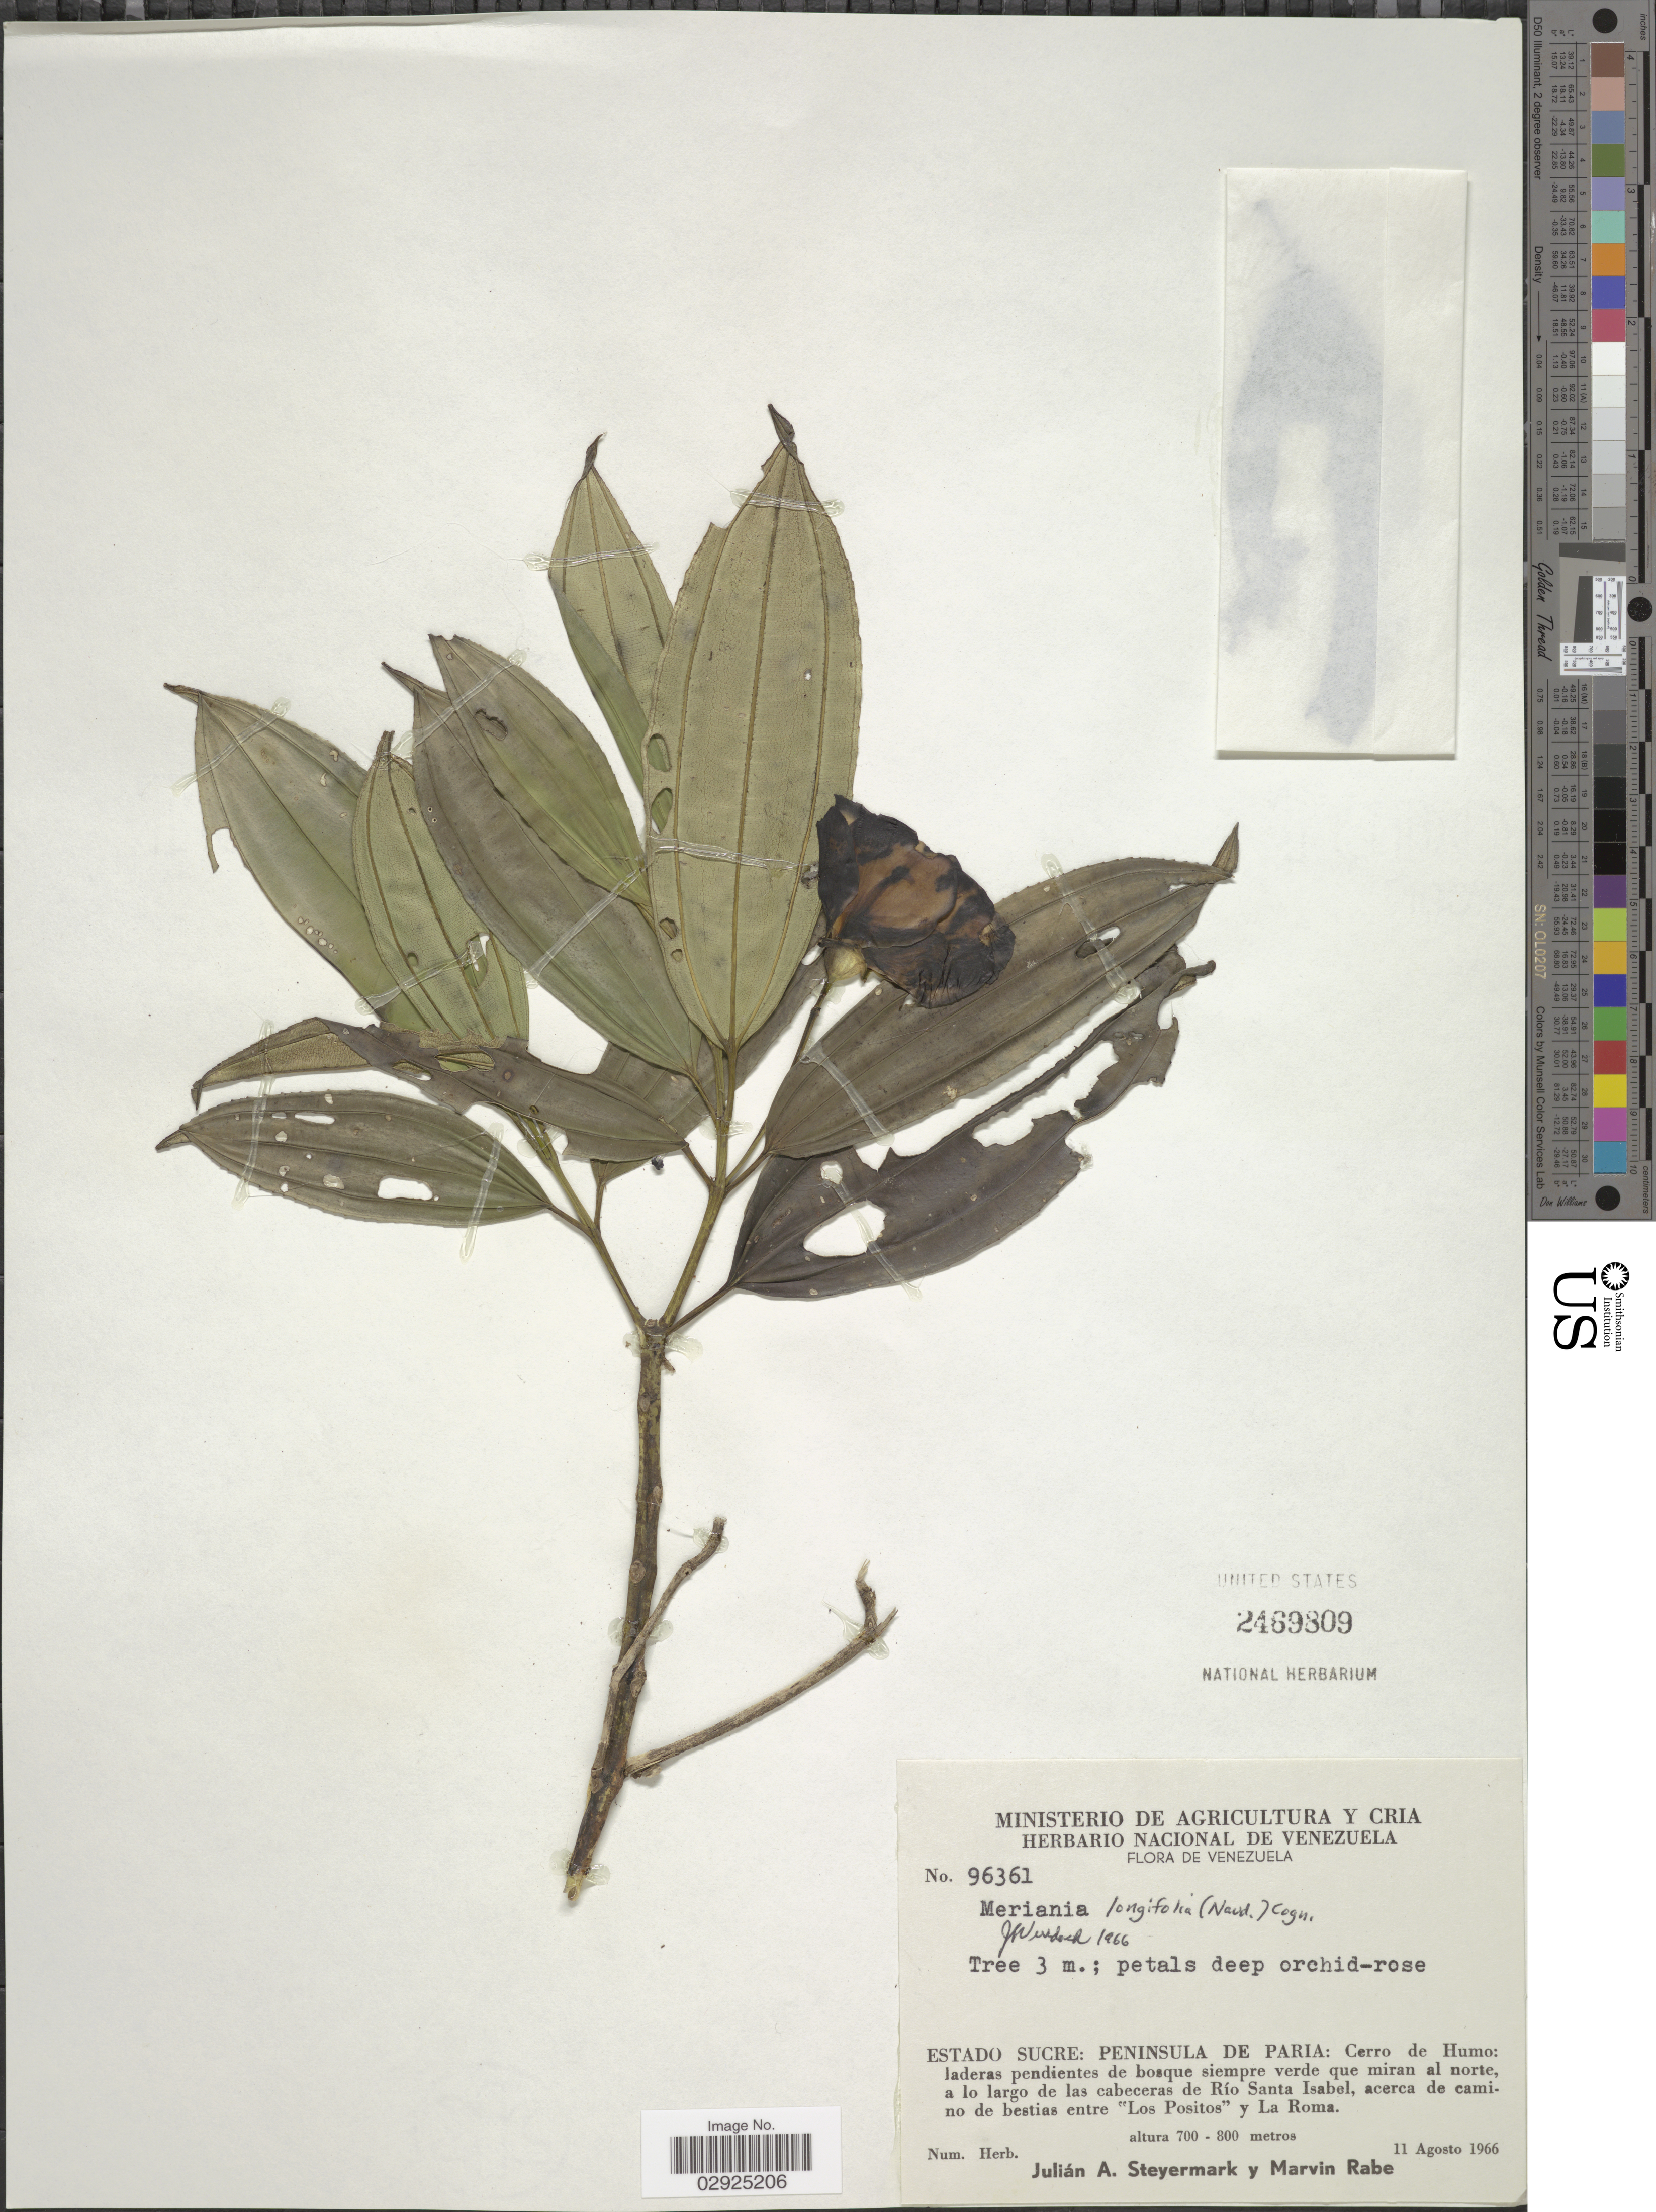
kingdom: Plantae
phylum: Tracheophyta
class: Magnoliopsida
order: Myrtales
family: Melastomataceae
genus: Meriania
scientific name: Meriania longifolia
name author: (Naudin) Cogn.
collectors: J. Steyermark & M. Rabe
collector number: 96361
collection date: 1966-08-11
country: Venezuela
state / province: Sucre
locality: Peninsula de Paria: Cerro de Humo: laderas pendientes de bosque siempre verde que miran al norte, a lo largo de las cabeceras de Río Santa Isabel, acerca de camino de bestias entre "Los Positos" y La Roma.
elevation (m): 700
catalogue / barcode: US 2469809